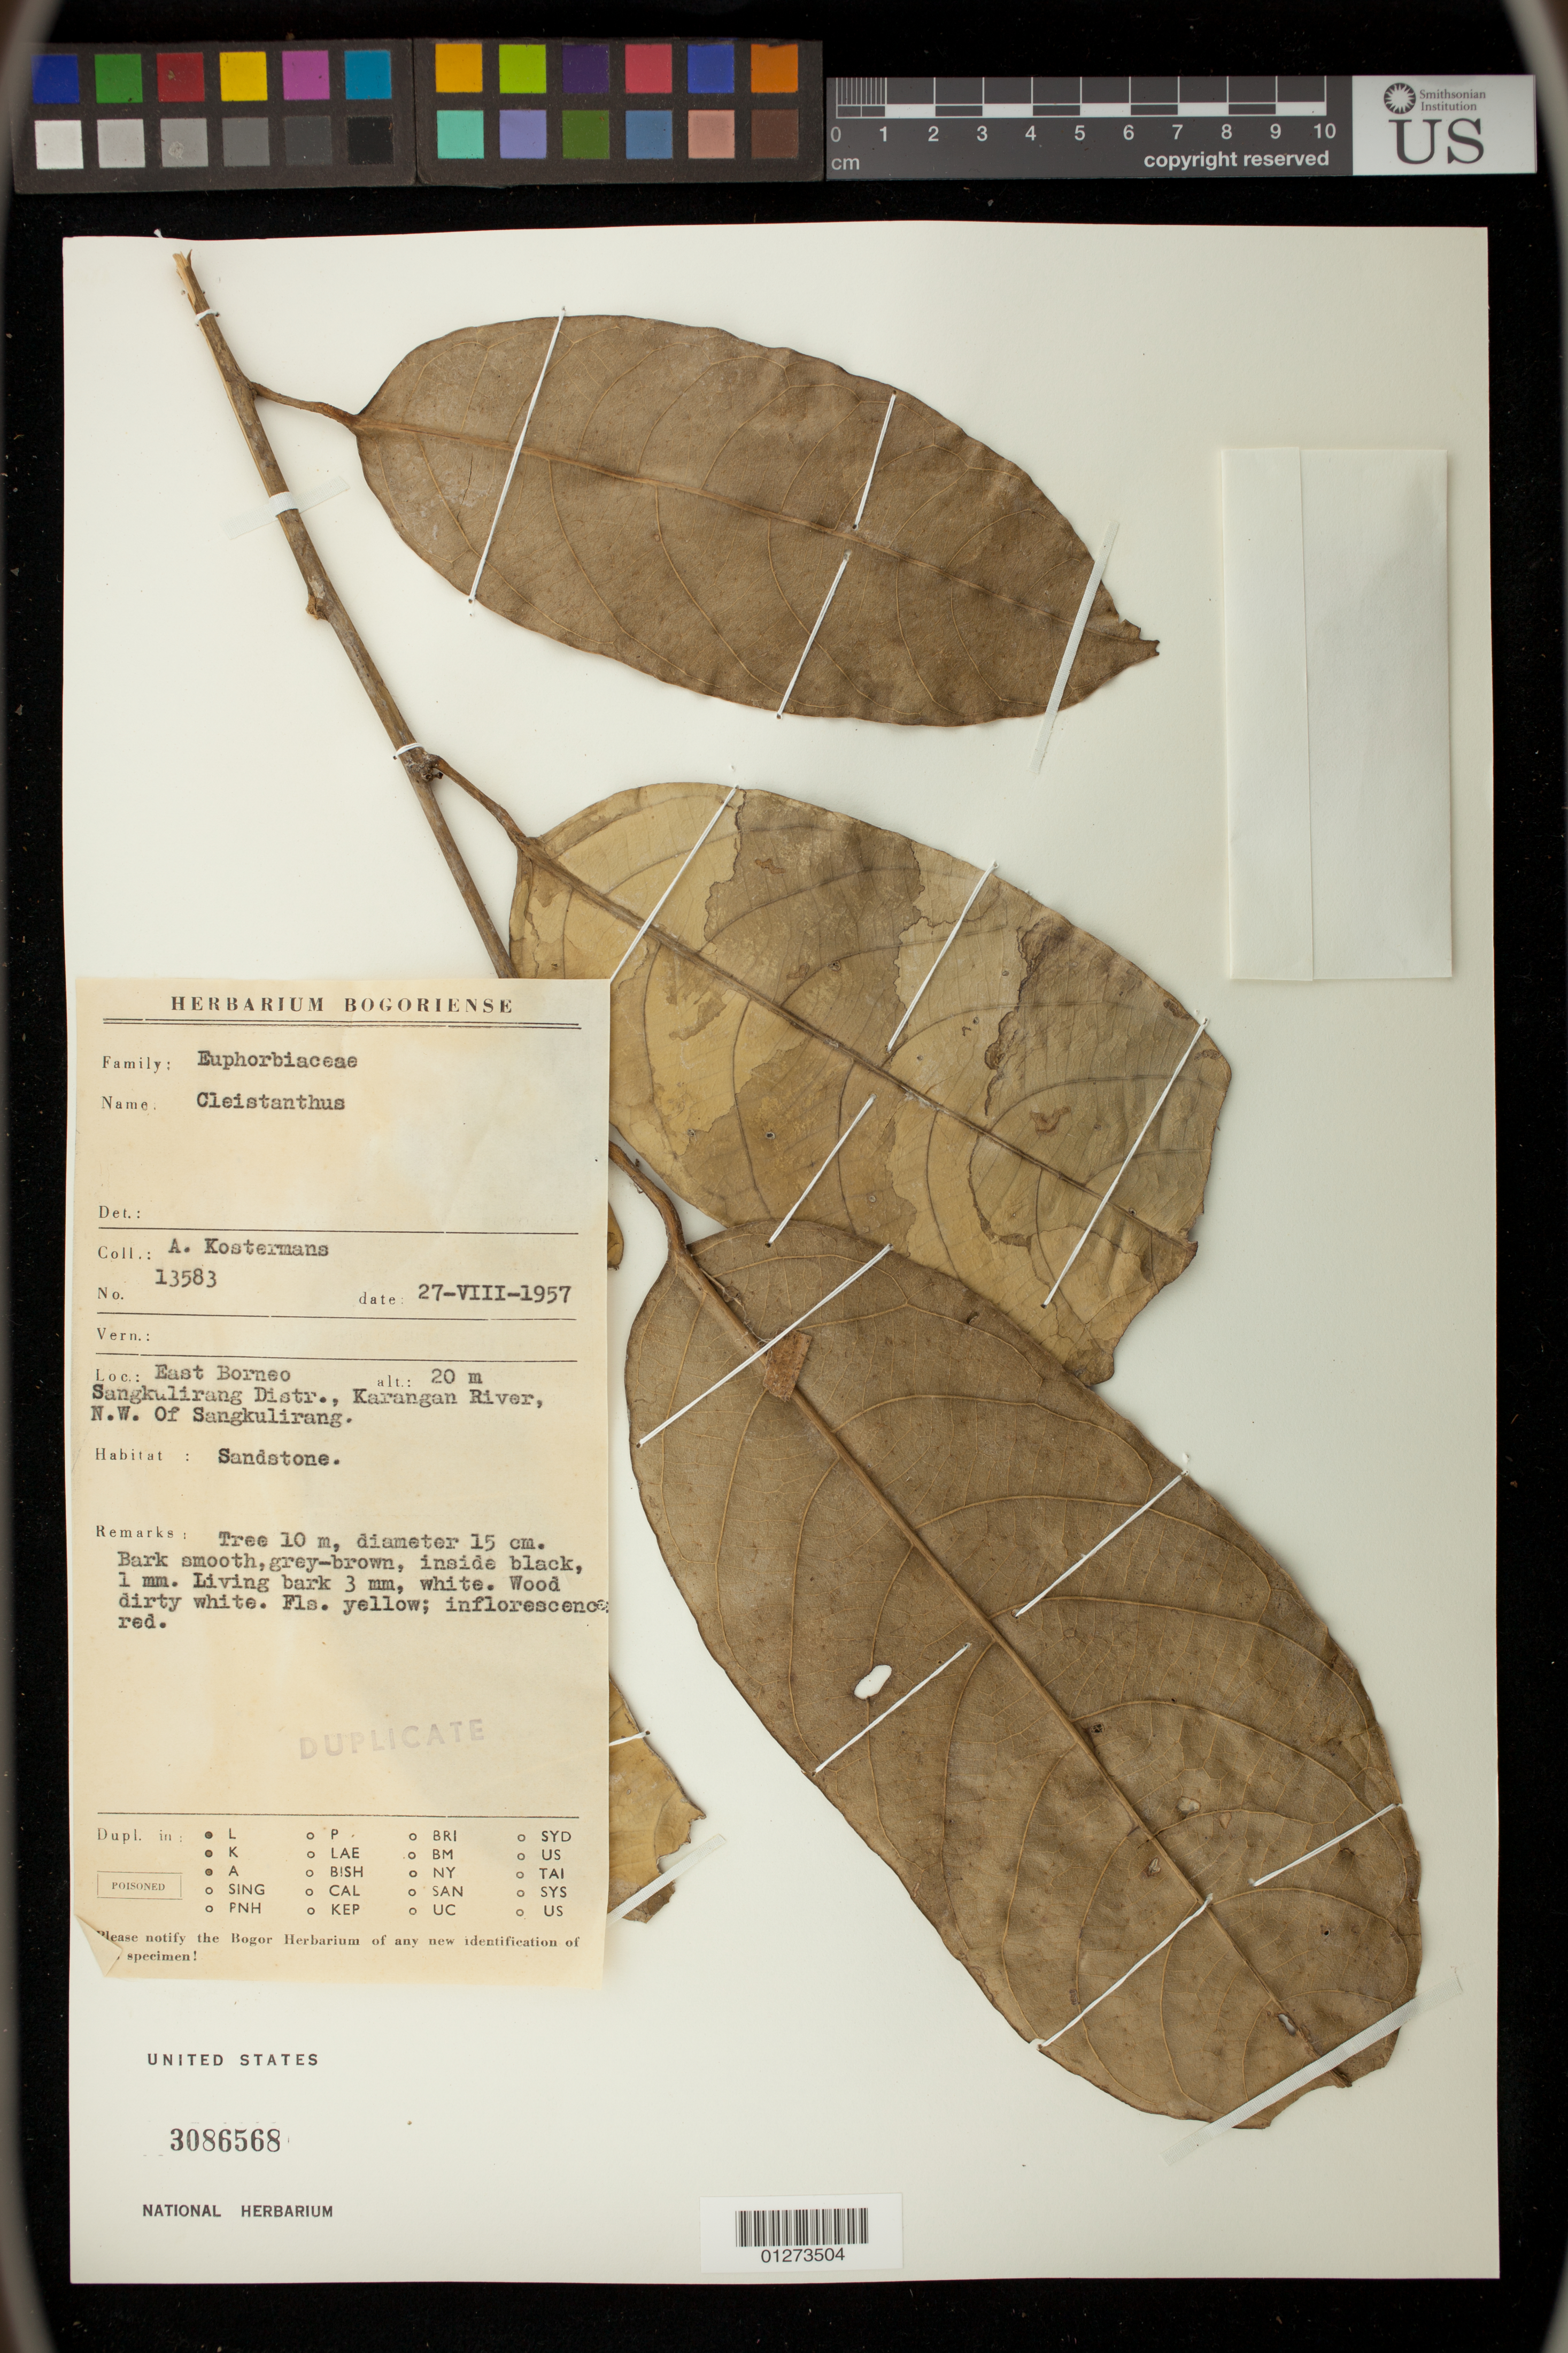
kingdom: Plantae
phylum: Tracheophyta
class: Magnoliopsida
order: Malpighiales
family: Phyllanthaceae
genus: Cleistanthus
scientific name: Cleistanthus sp.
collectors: A. Kostermans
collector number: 13583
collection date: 1957-08-27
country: Malaysia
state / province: Sabah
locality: East Borneo, Sangkulirang Distr., Karangan River, N.W. of Sangkulirang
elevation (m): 20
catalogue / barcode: US 3086568